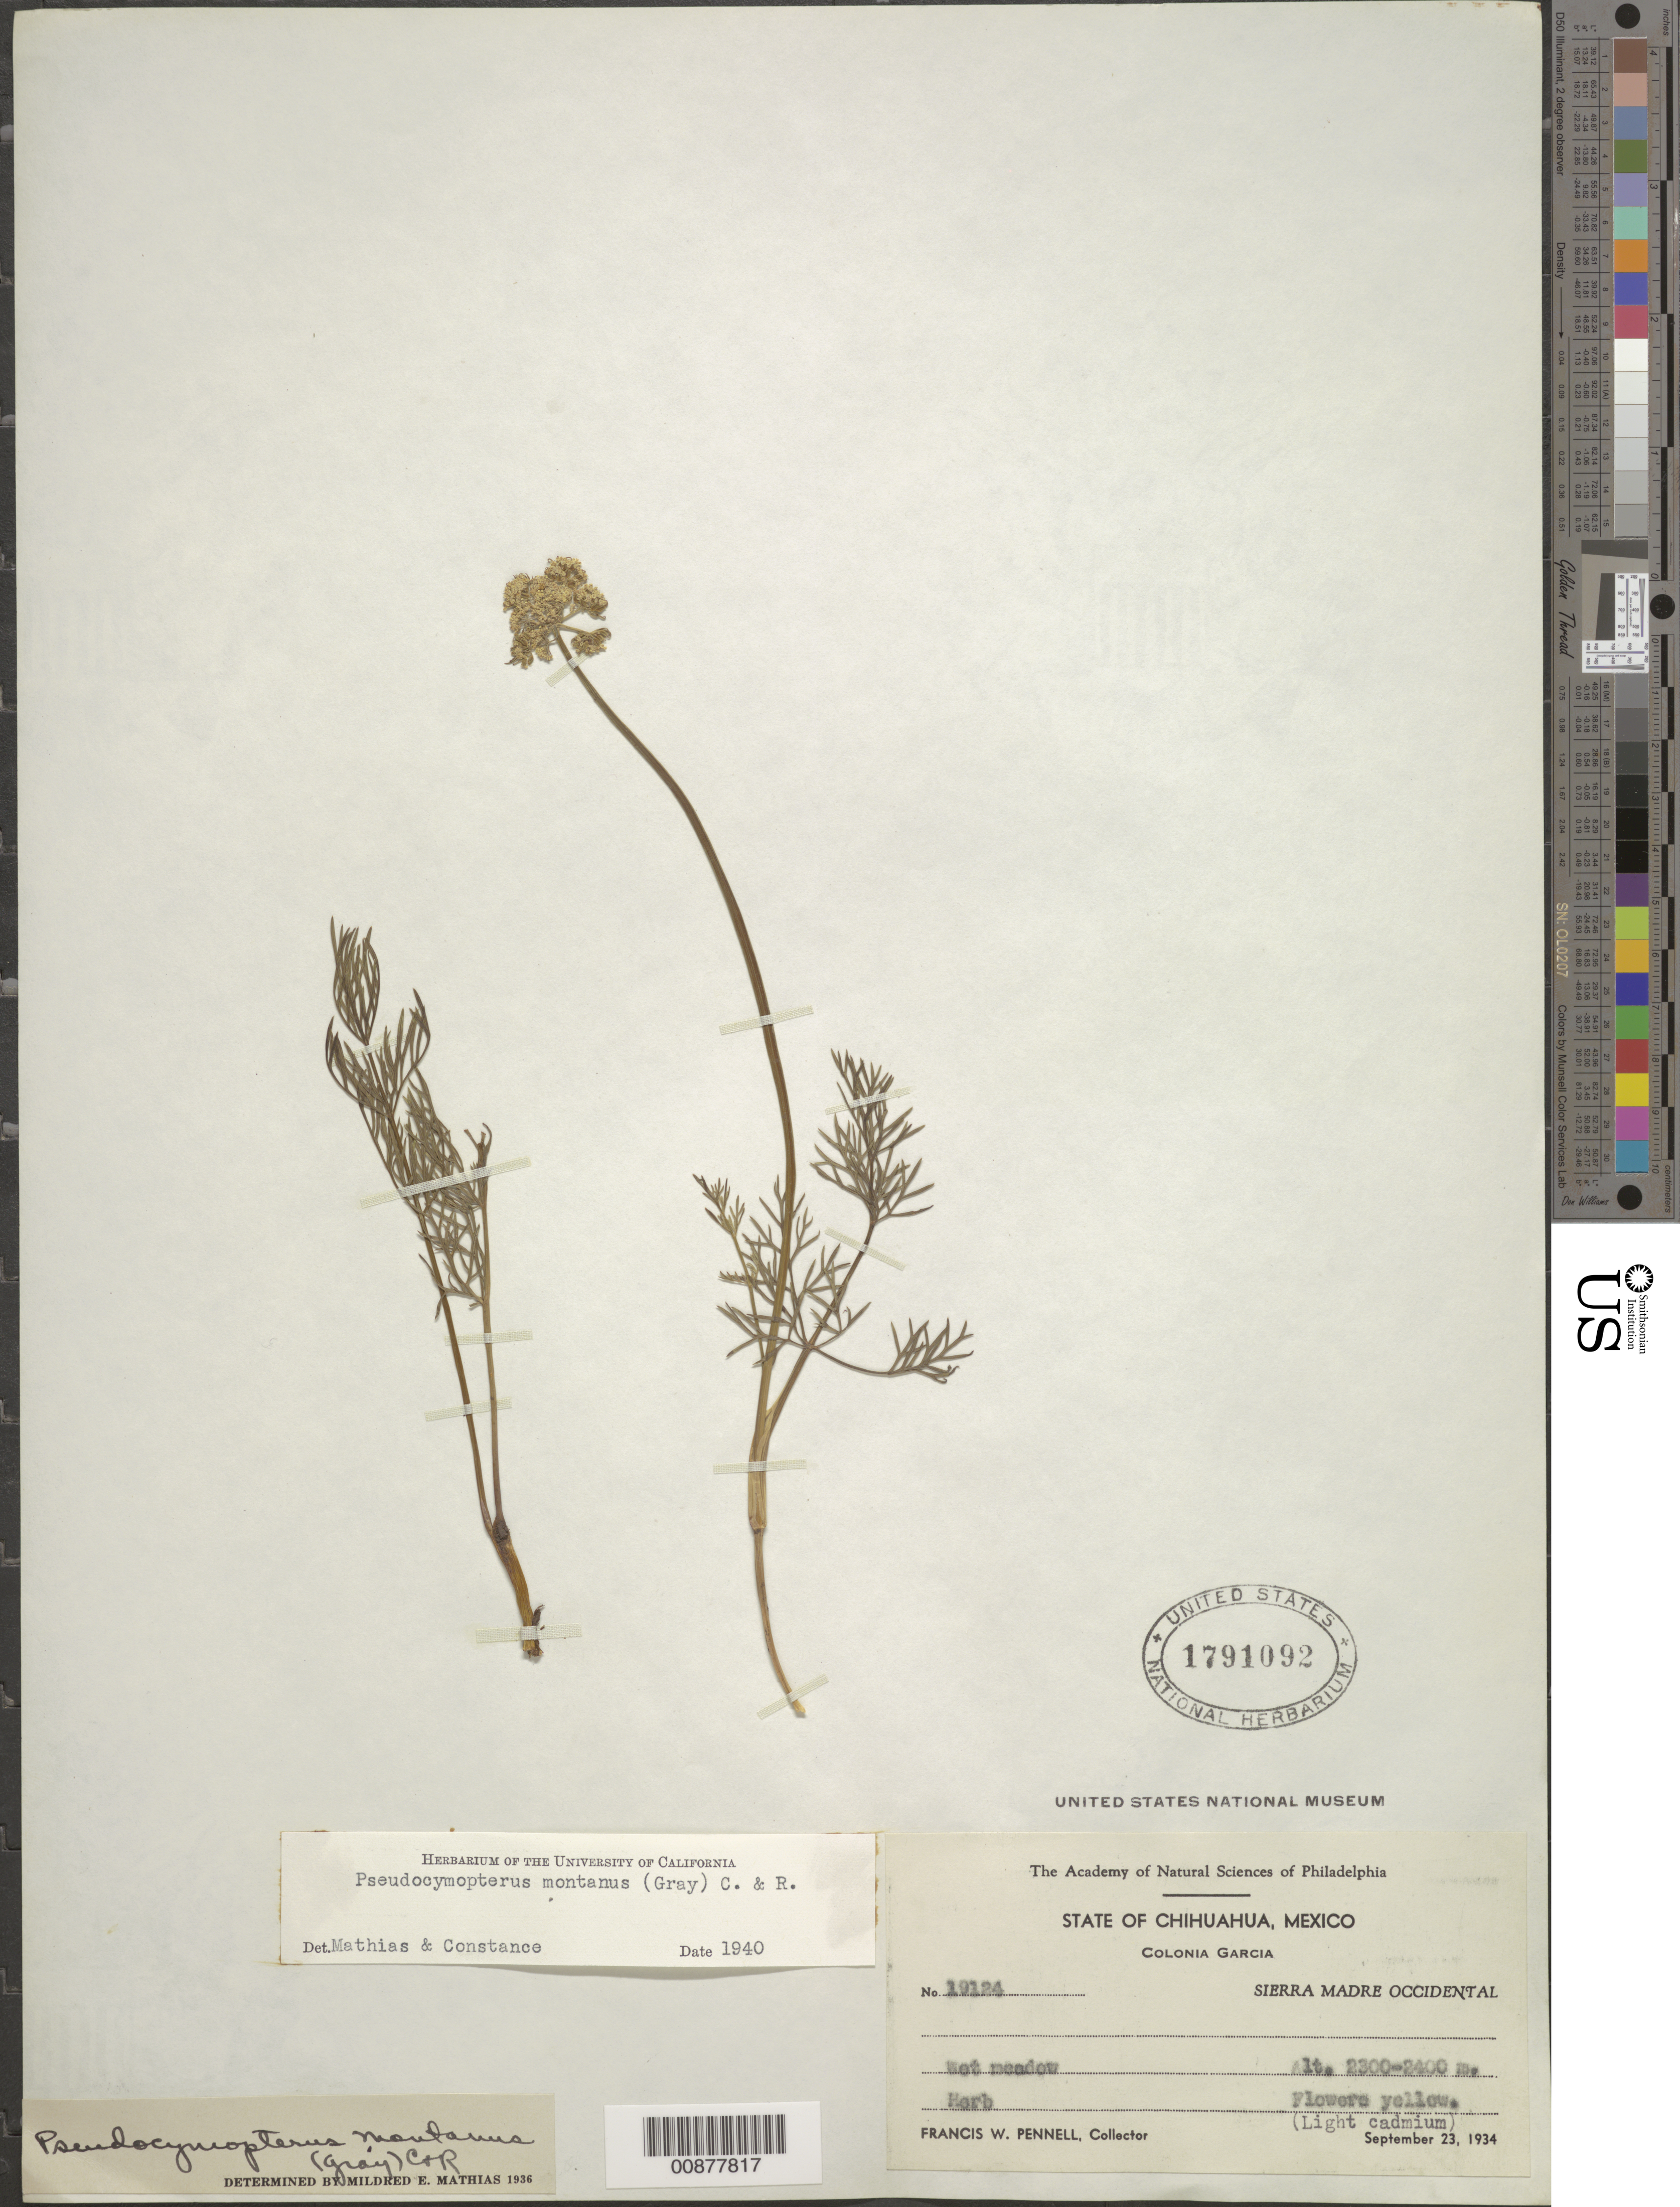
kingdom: Plantae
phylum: Tracheophyta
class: Magnoliopsida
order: Apiales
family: Apiaceae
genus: Pseudocymopterus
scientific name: Pseudocymopterus montanus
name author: (A. Gray) J.M. Coult. & Rose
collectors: F. W. Pennell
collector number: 19124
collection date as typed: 23 Sep 1934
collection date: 1934-09-23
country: Mexico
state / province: Chihuahua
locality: Colonia García. Sierra Madre Occidental, Chihuahua.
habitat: Wet meadow.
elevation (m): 2400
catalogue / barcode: US 1791092